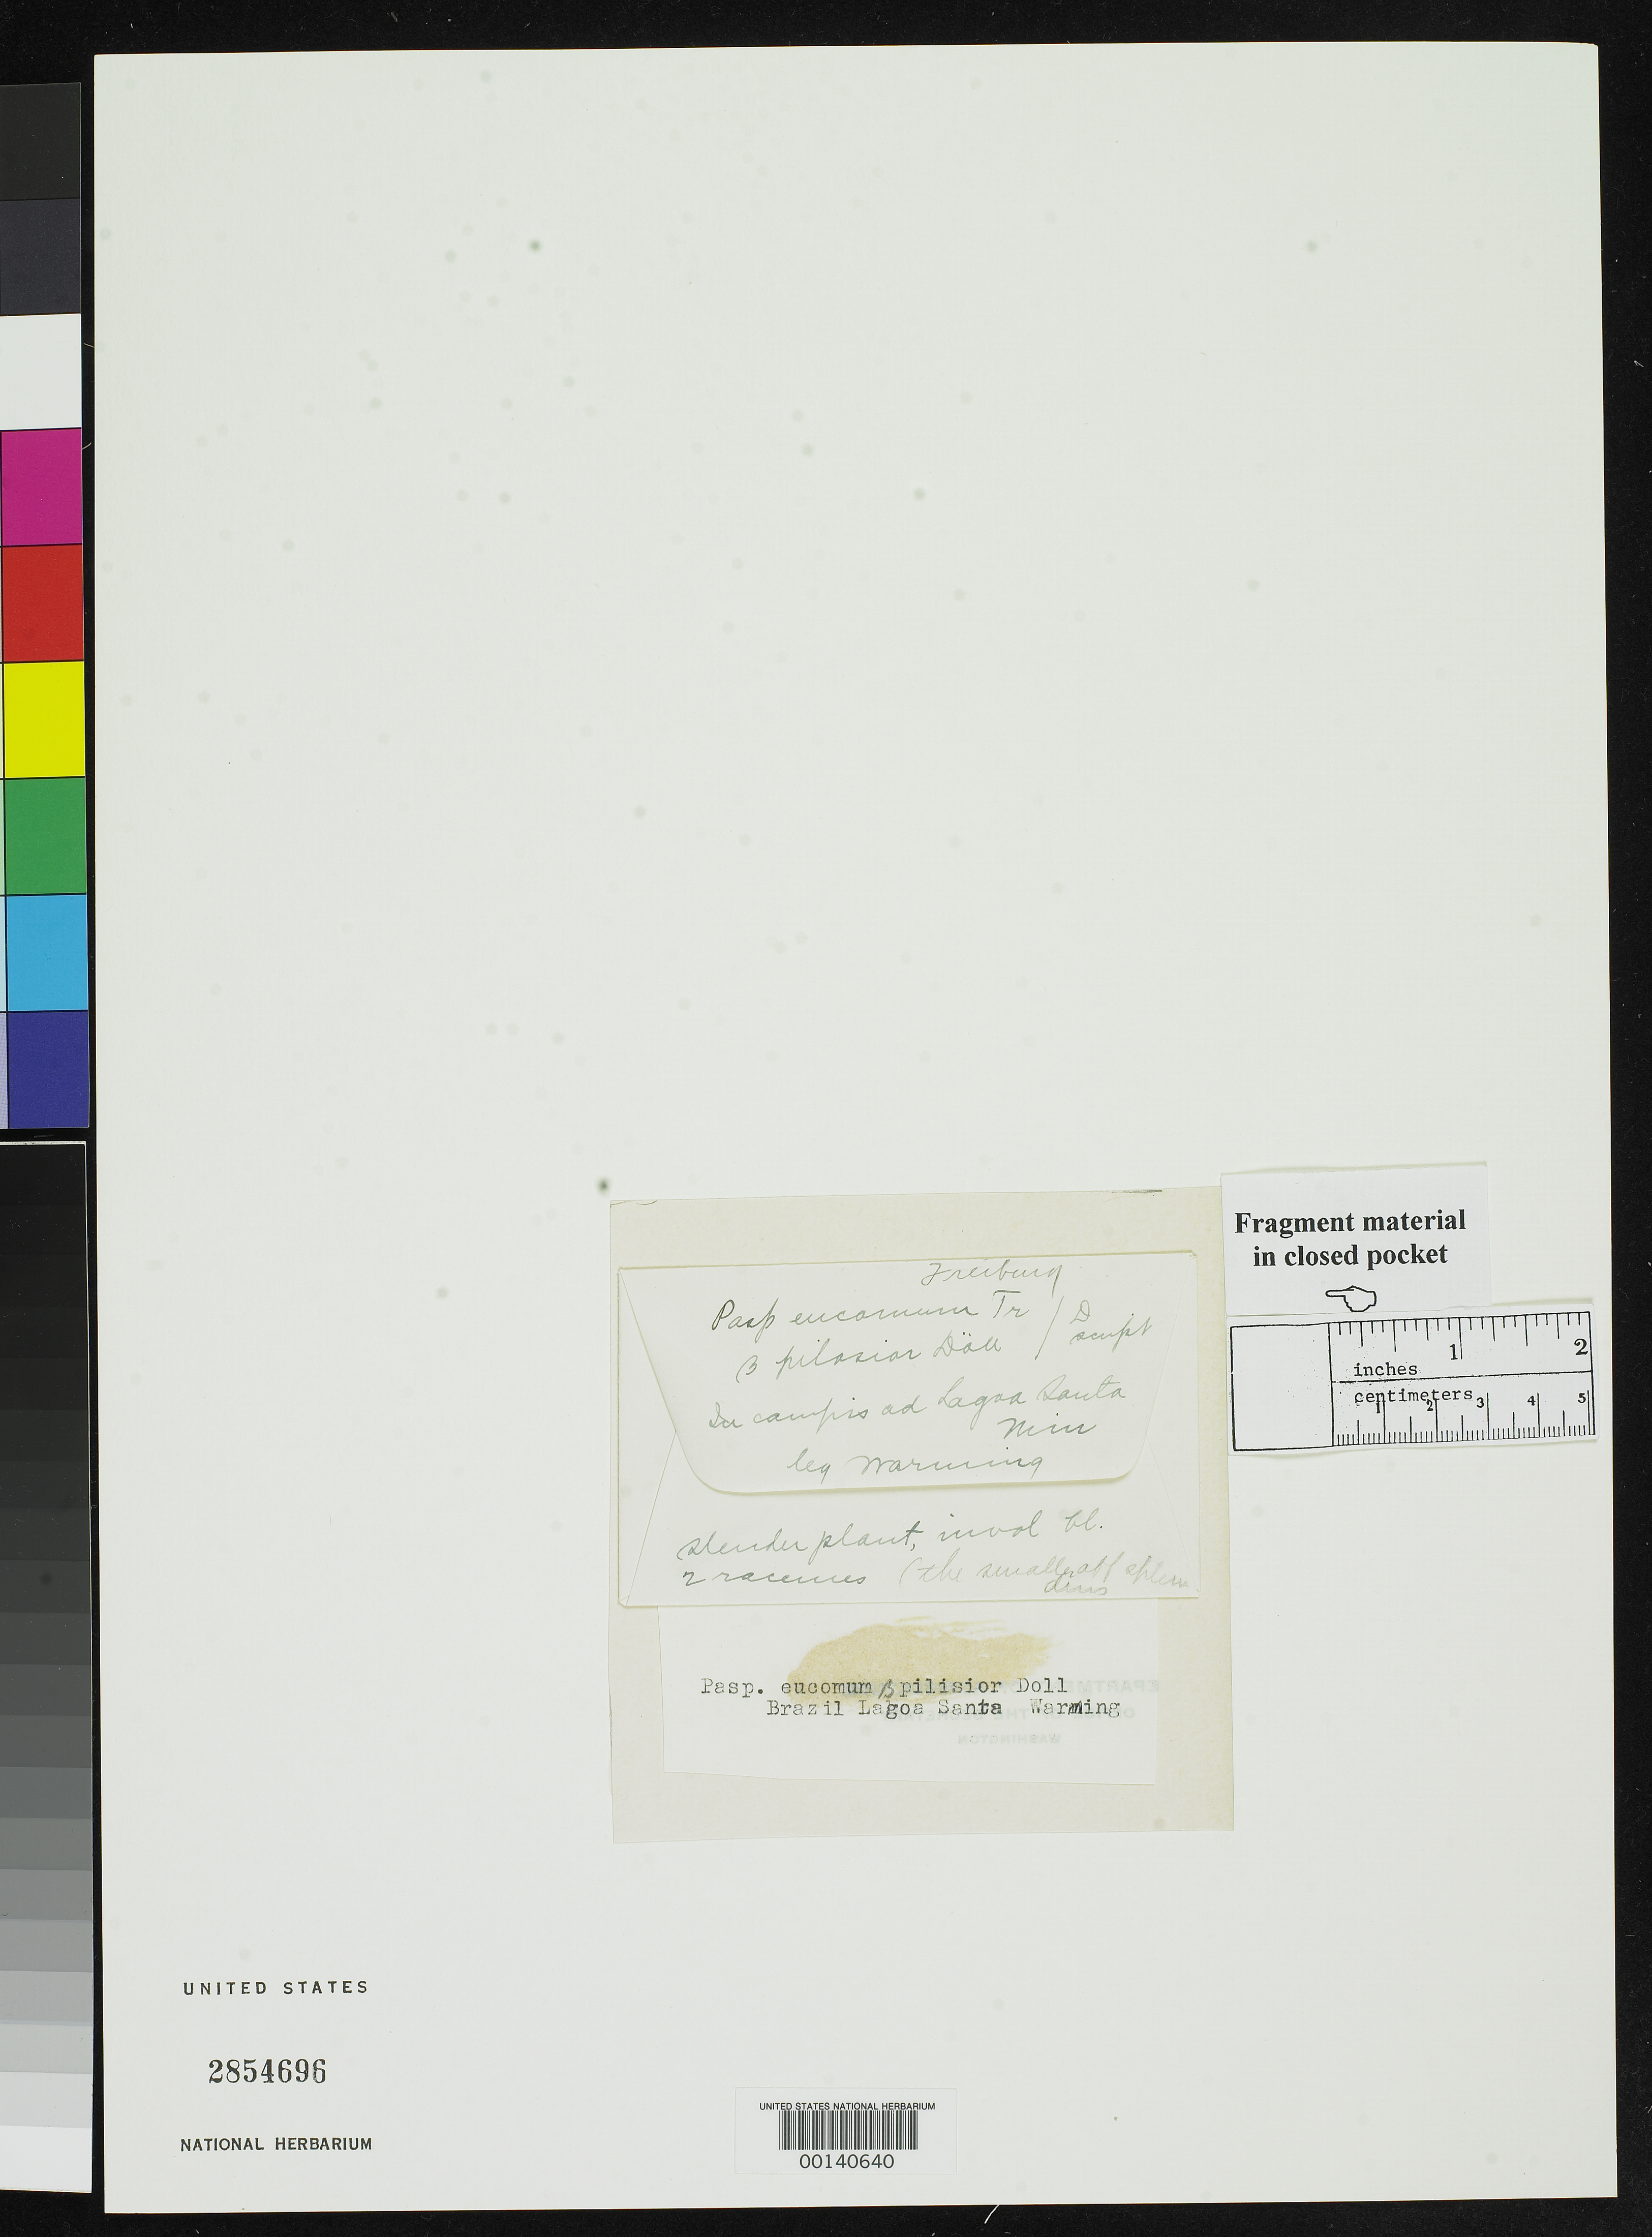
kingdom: Plantae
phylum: Tracheophyta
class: Liliopsida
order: Poales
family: Poaceae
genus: Paspalum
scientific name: Paspalum eucomum var. pilisior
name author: Döll in Mart.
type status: Type Fragment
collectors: E. Warming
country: Brazil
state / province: Minas Gerais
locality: Lagoa Santa.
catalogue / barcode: US 2854696